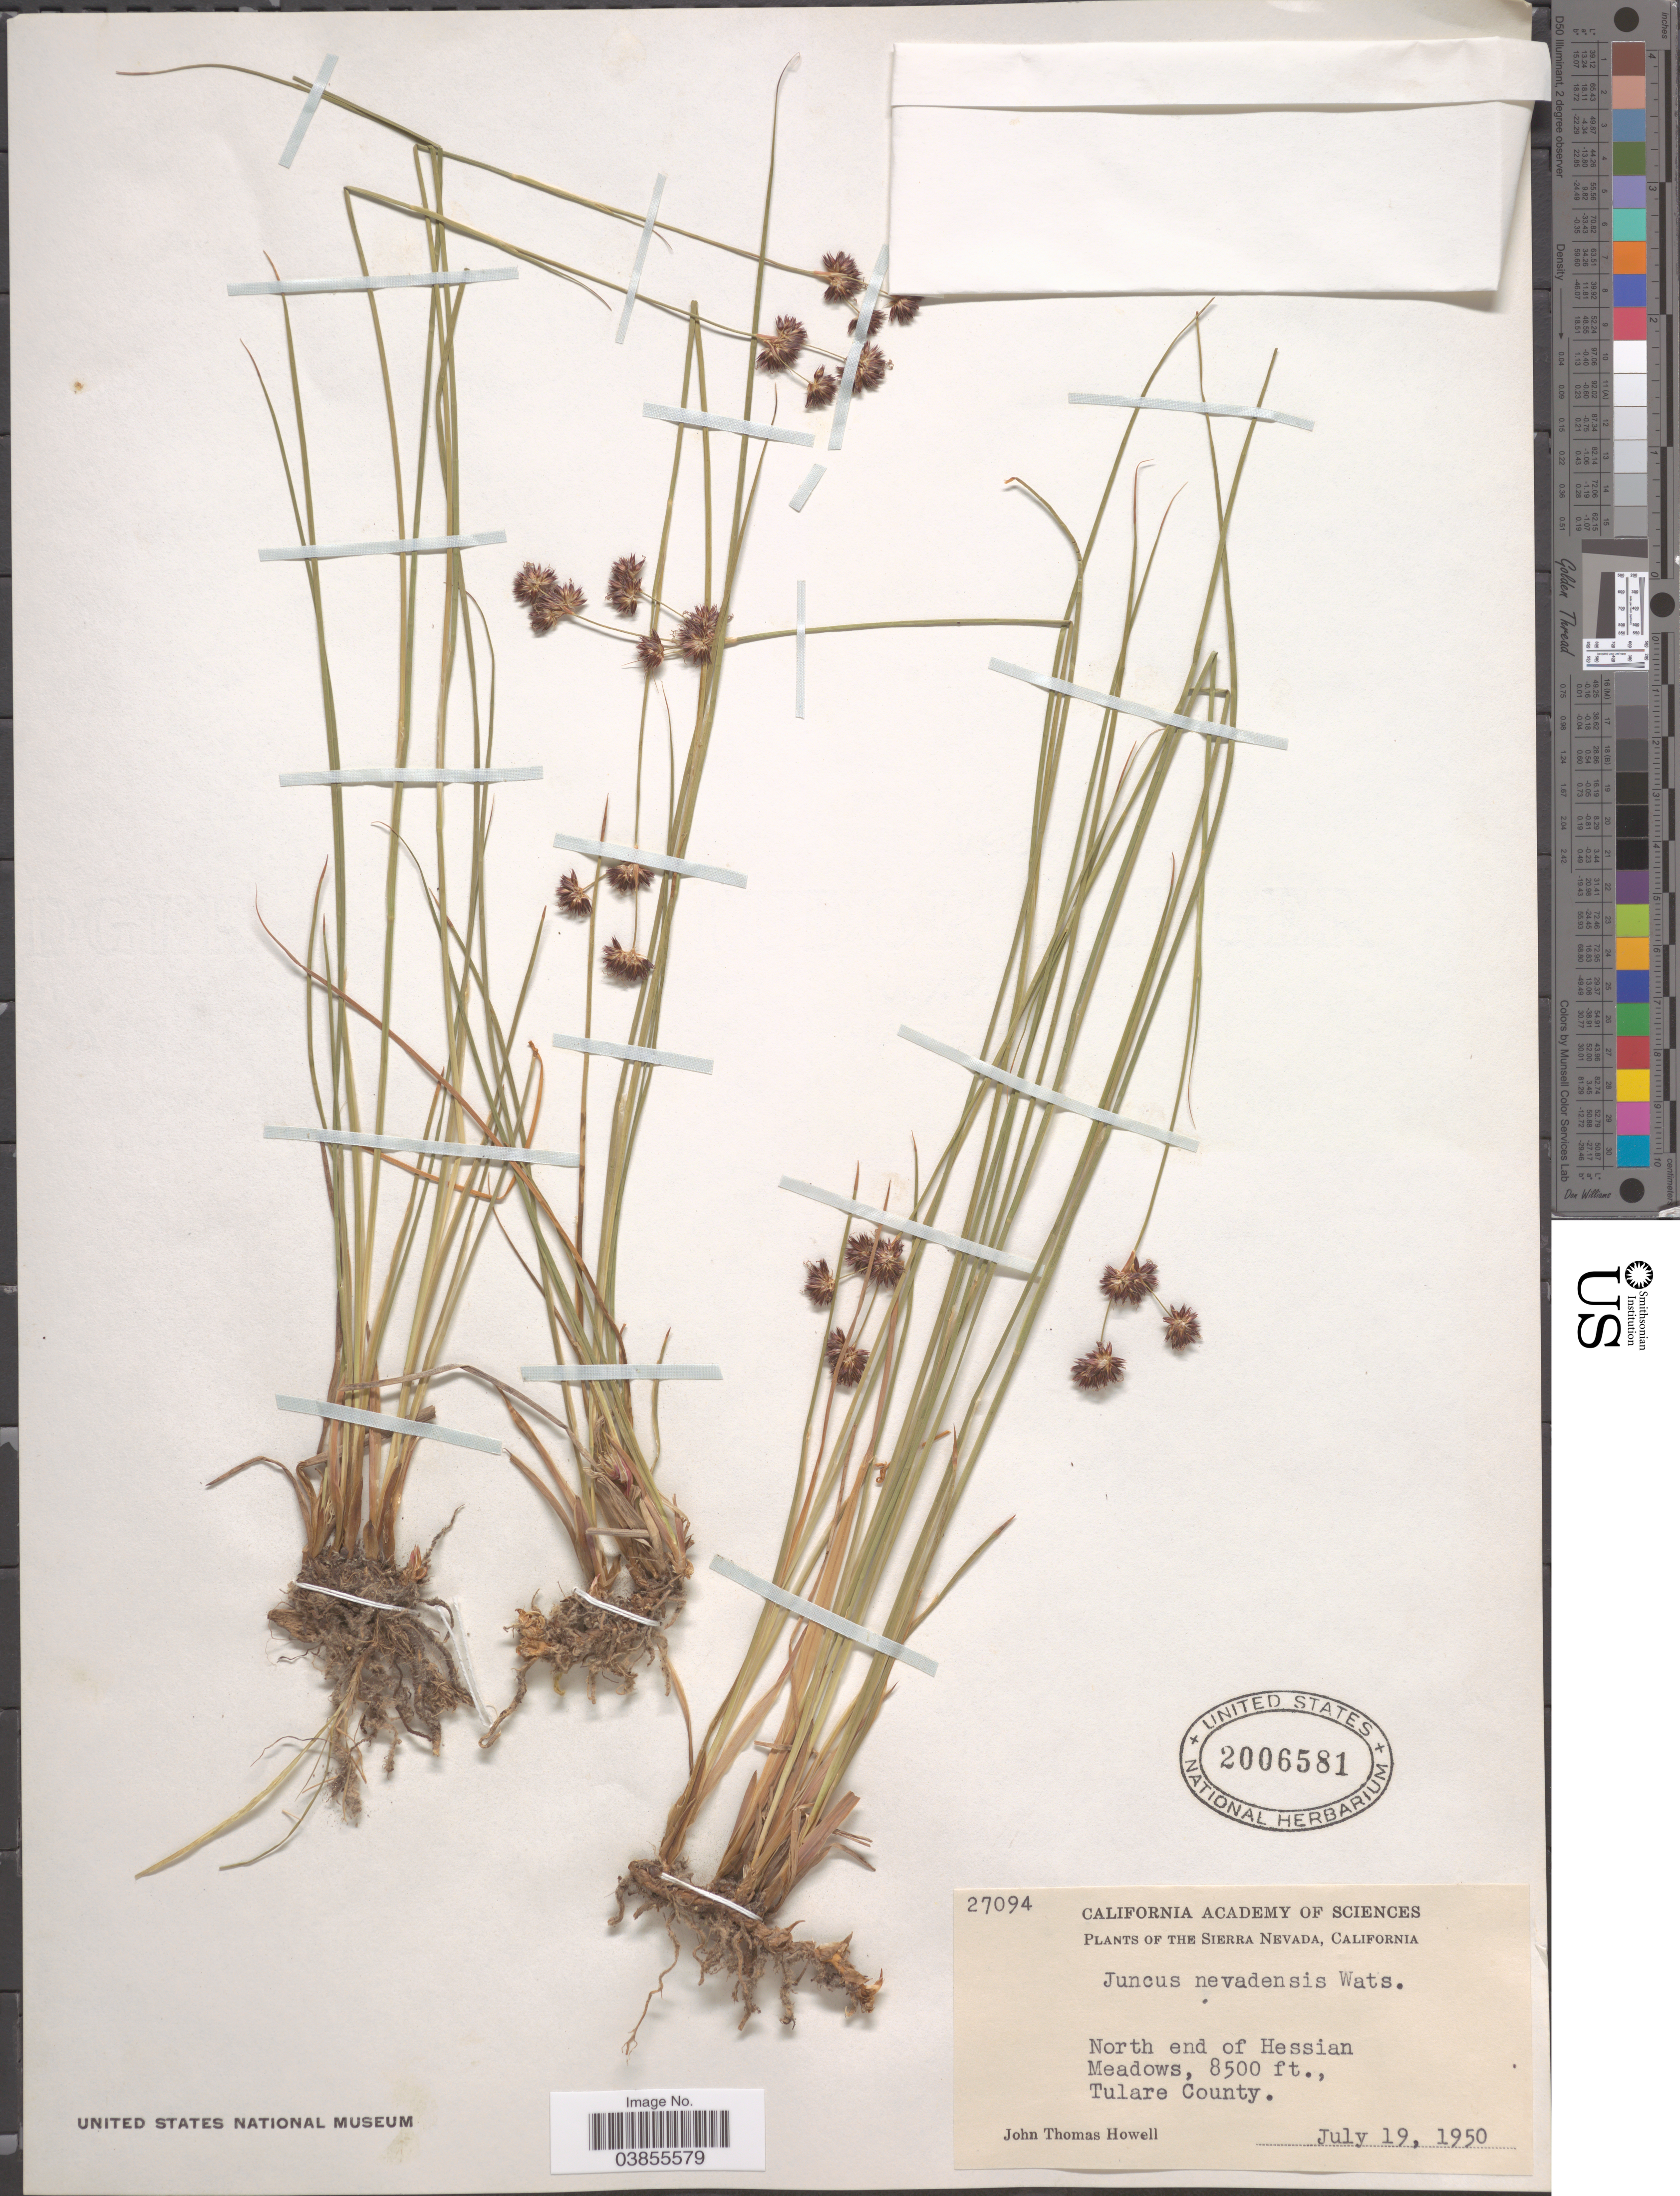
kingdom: Plantae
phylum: Tracheophyta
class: Liliopsida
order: Poales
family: Juncaceae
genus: Juncus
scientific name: Juncus nevadensis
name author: S. Watson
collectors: J. T. Howell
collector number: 27094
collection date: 1950-07-19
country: United States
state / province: California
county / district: Tulare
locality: The Sierra Nevada. North end of Hessian Meadows. Tulare County.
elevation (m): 2591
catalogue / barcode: US 2006581